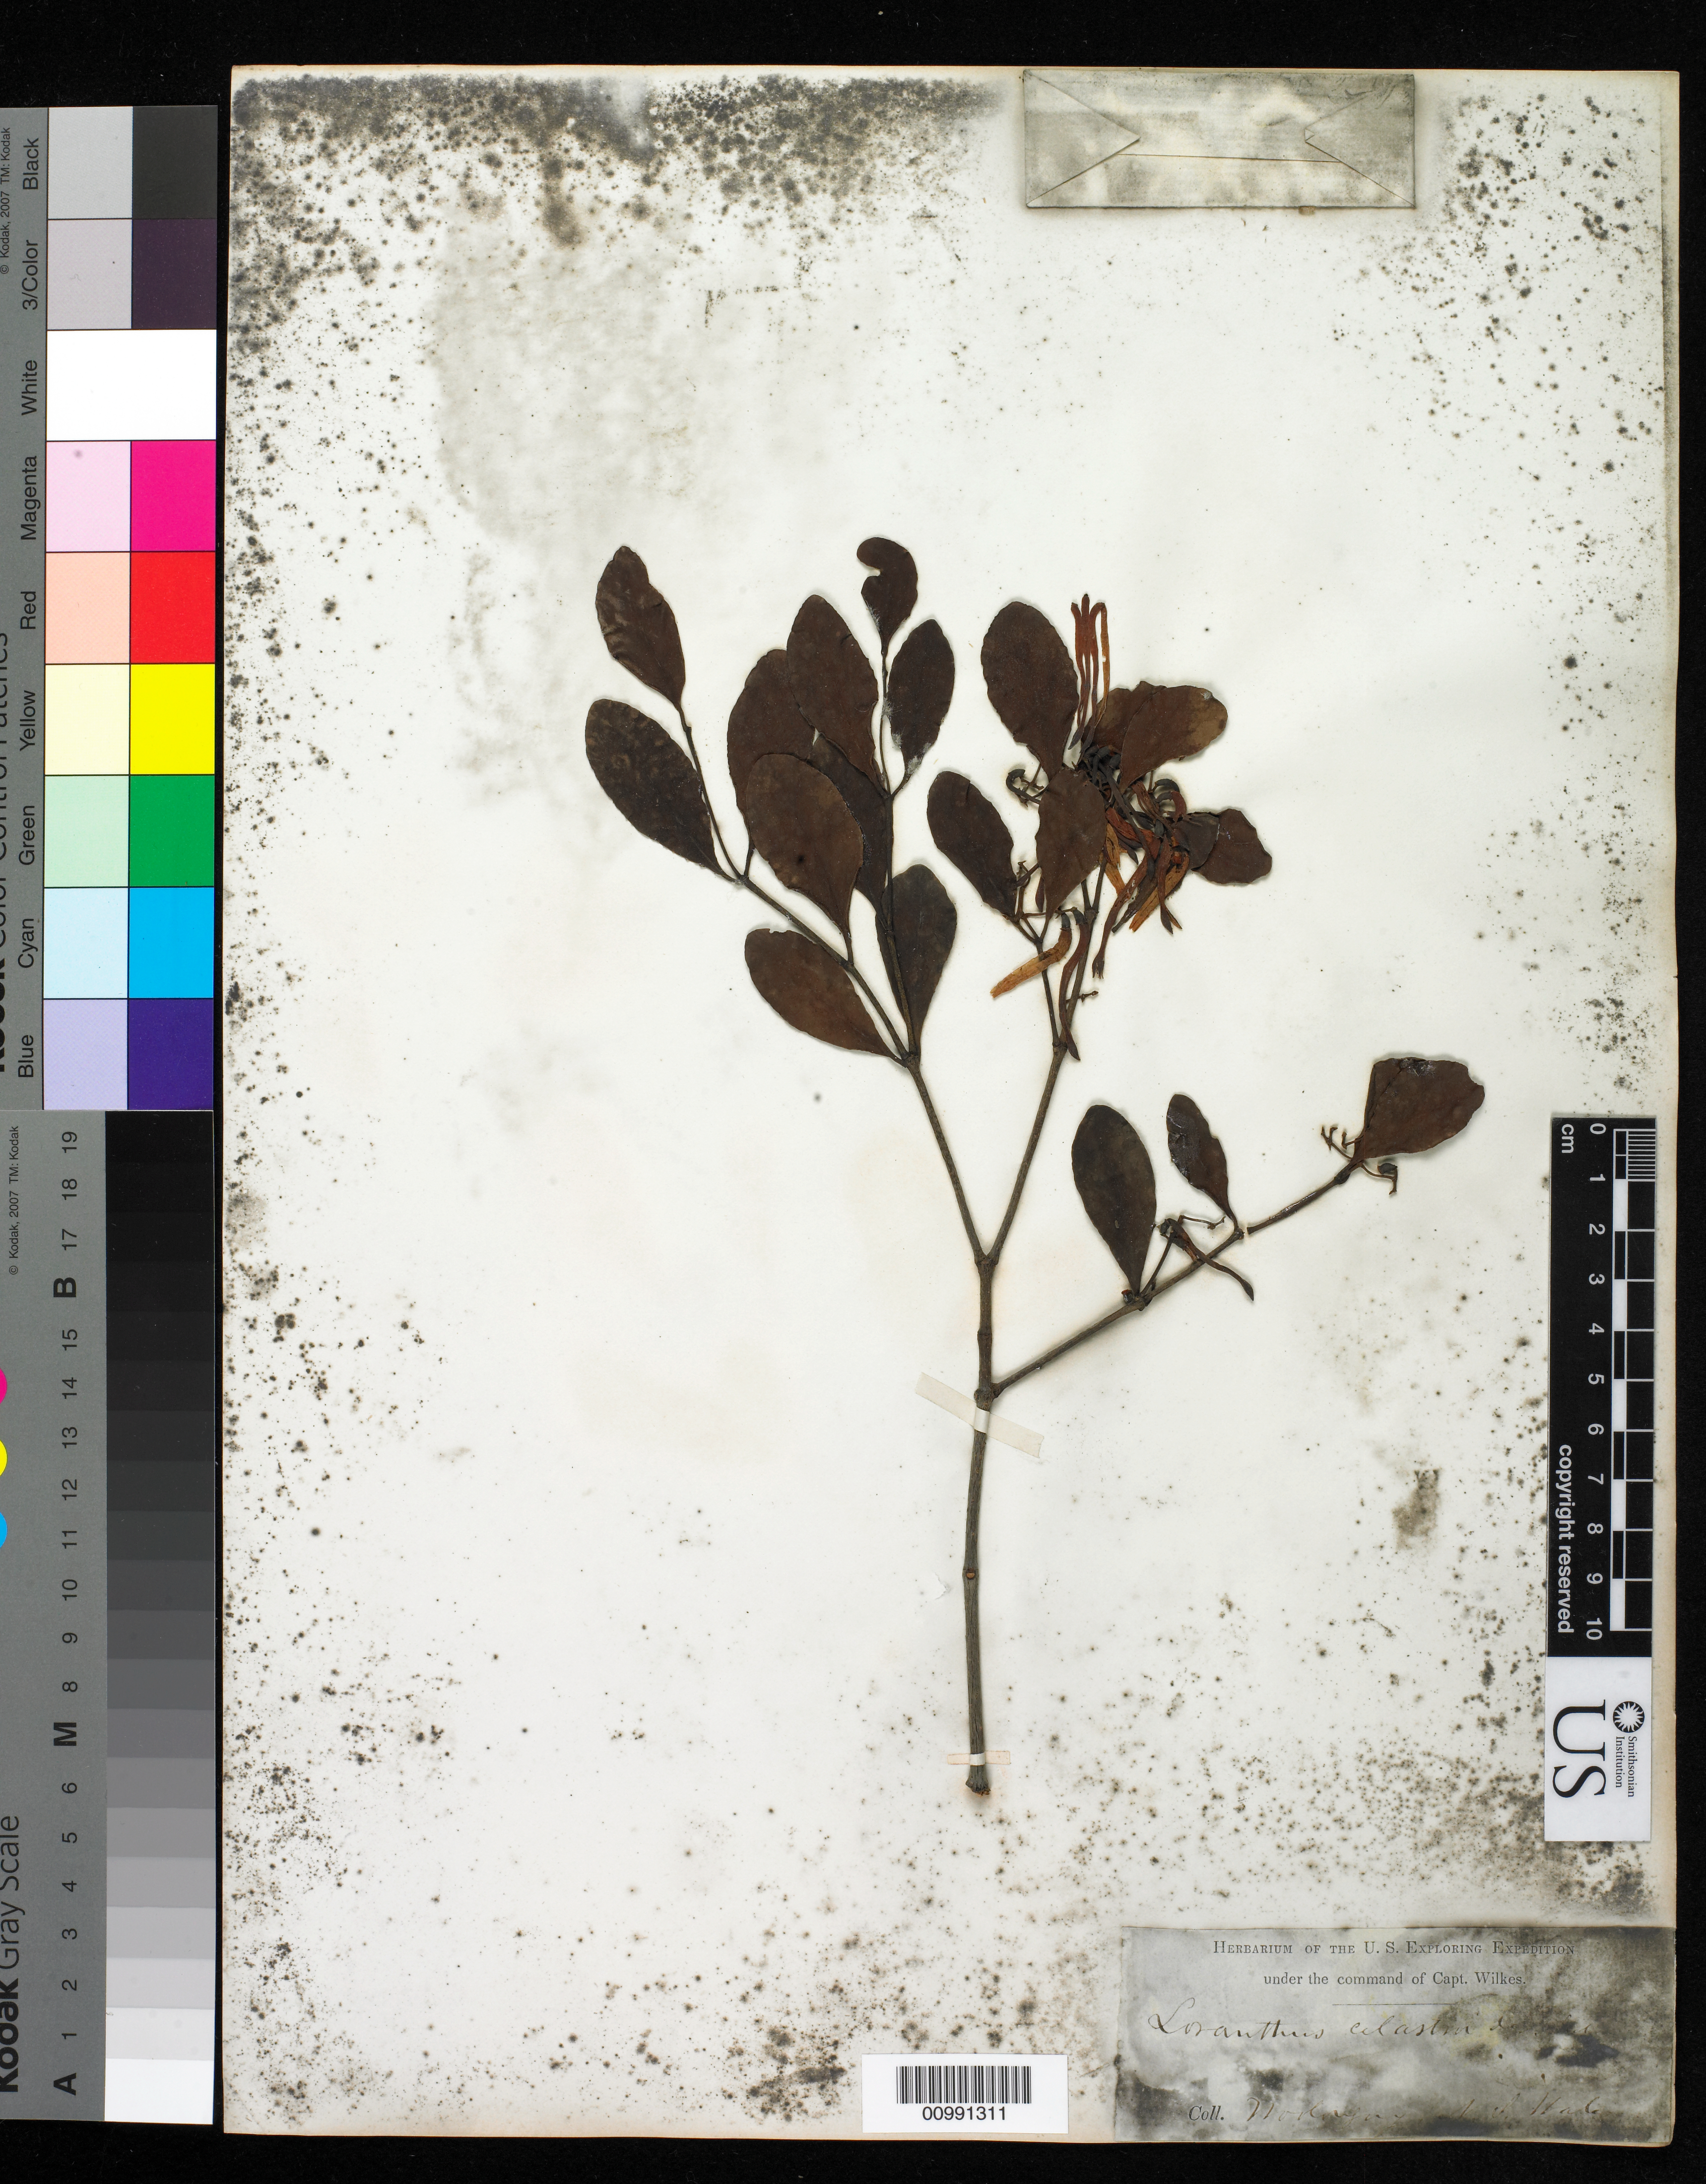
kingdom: Plantae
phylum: Tracheophyta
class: Magnoliopsida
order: Santalales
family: Loranthaceae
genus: Muellerina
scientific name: Muellerina celastroides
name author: (Schult. & Schult. f.) Tiegh.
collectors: Wilkes Explor. Exped.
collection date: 1838/1842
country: Australia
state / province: New South Wales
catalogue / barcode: US 98624